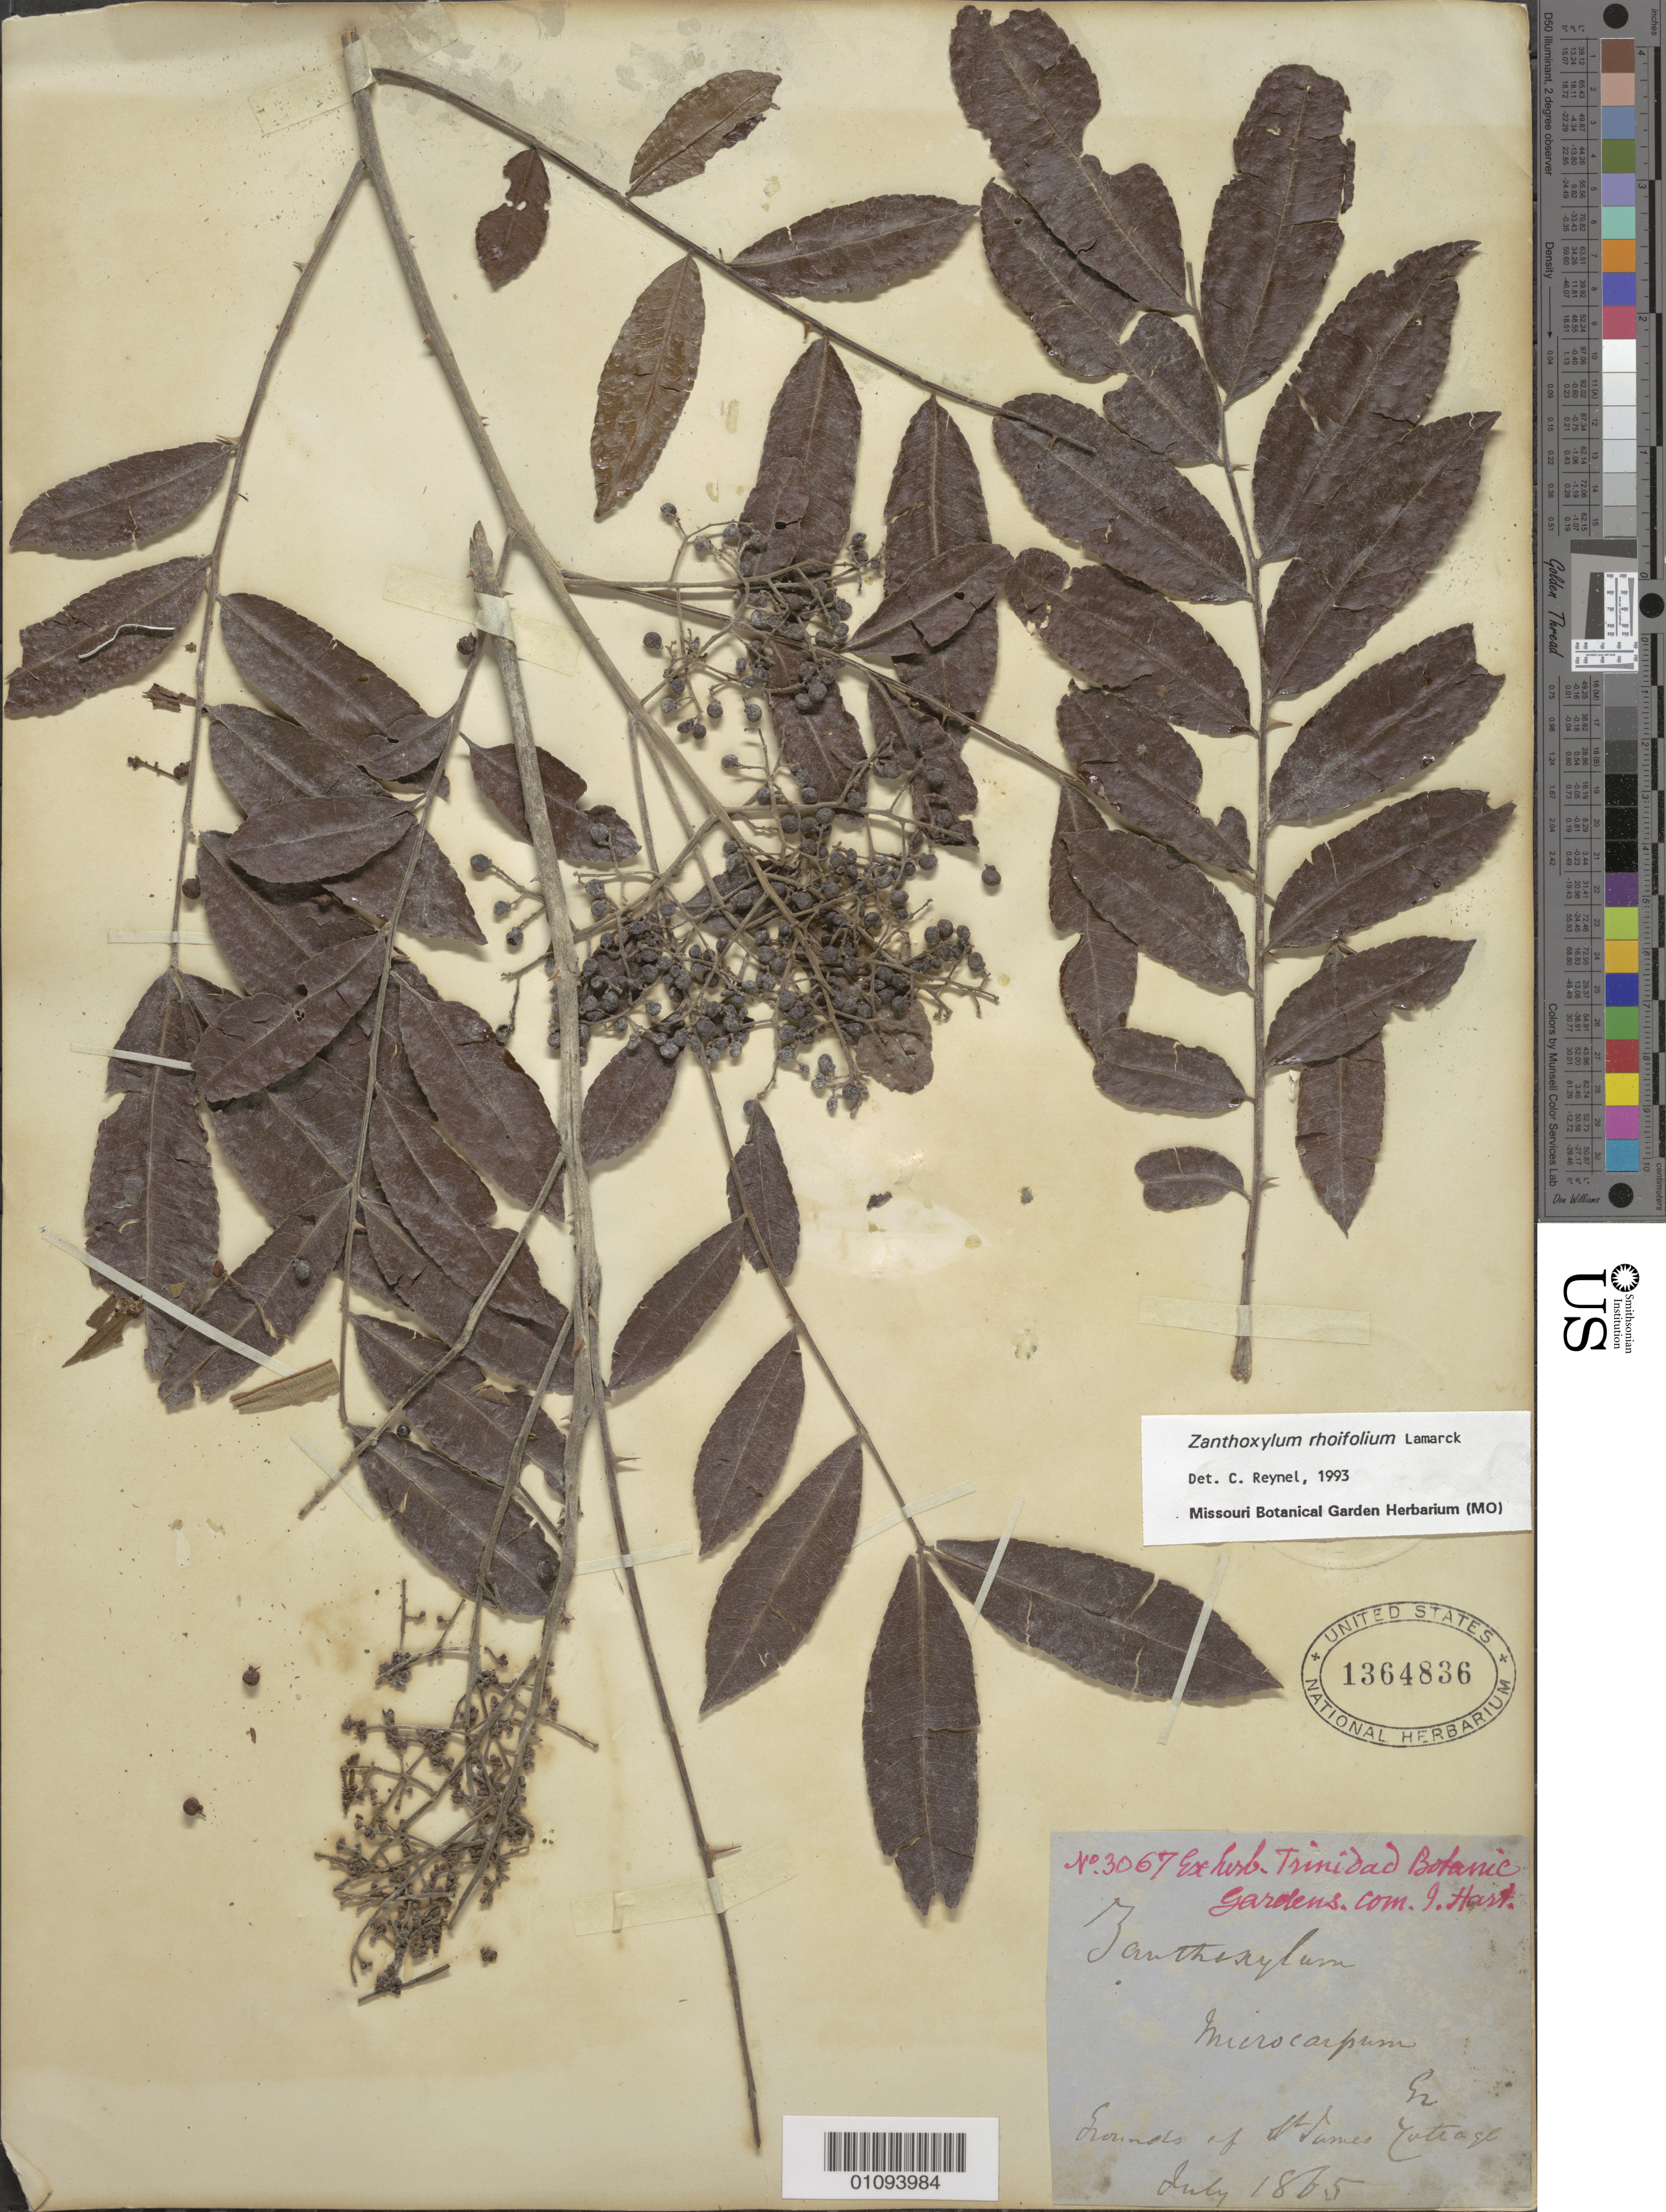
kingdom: Plantae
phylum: Tracheophyta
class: Magnoliopsida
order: Sapindales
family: Rutaceae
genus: Zanthoxylum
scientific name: Zanthoxylum rhoifolium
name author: Lam.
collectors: ex herb. Bot. Gard. Trinidad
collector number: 3067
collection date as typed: Jul 1865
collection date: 1865-07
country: Trinidad and Tobago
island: Trinidad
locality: St. James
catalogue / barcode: US 1364836